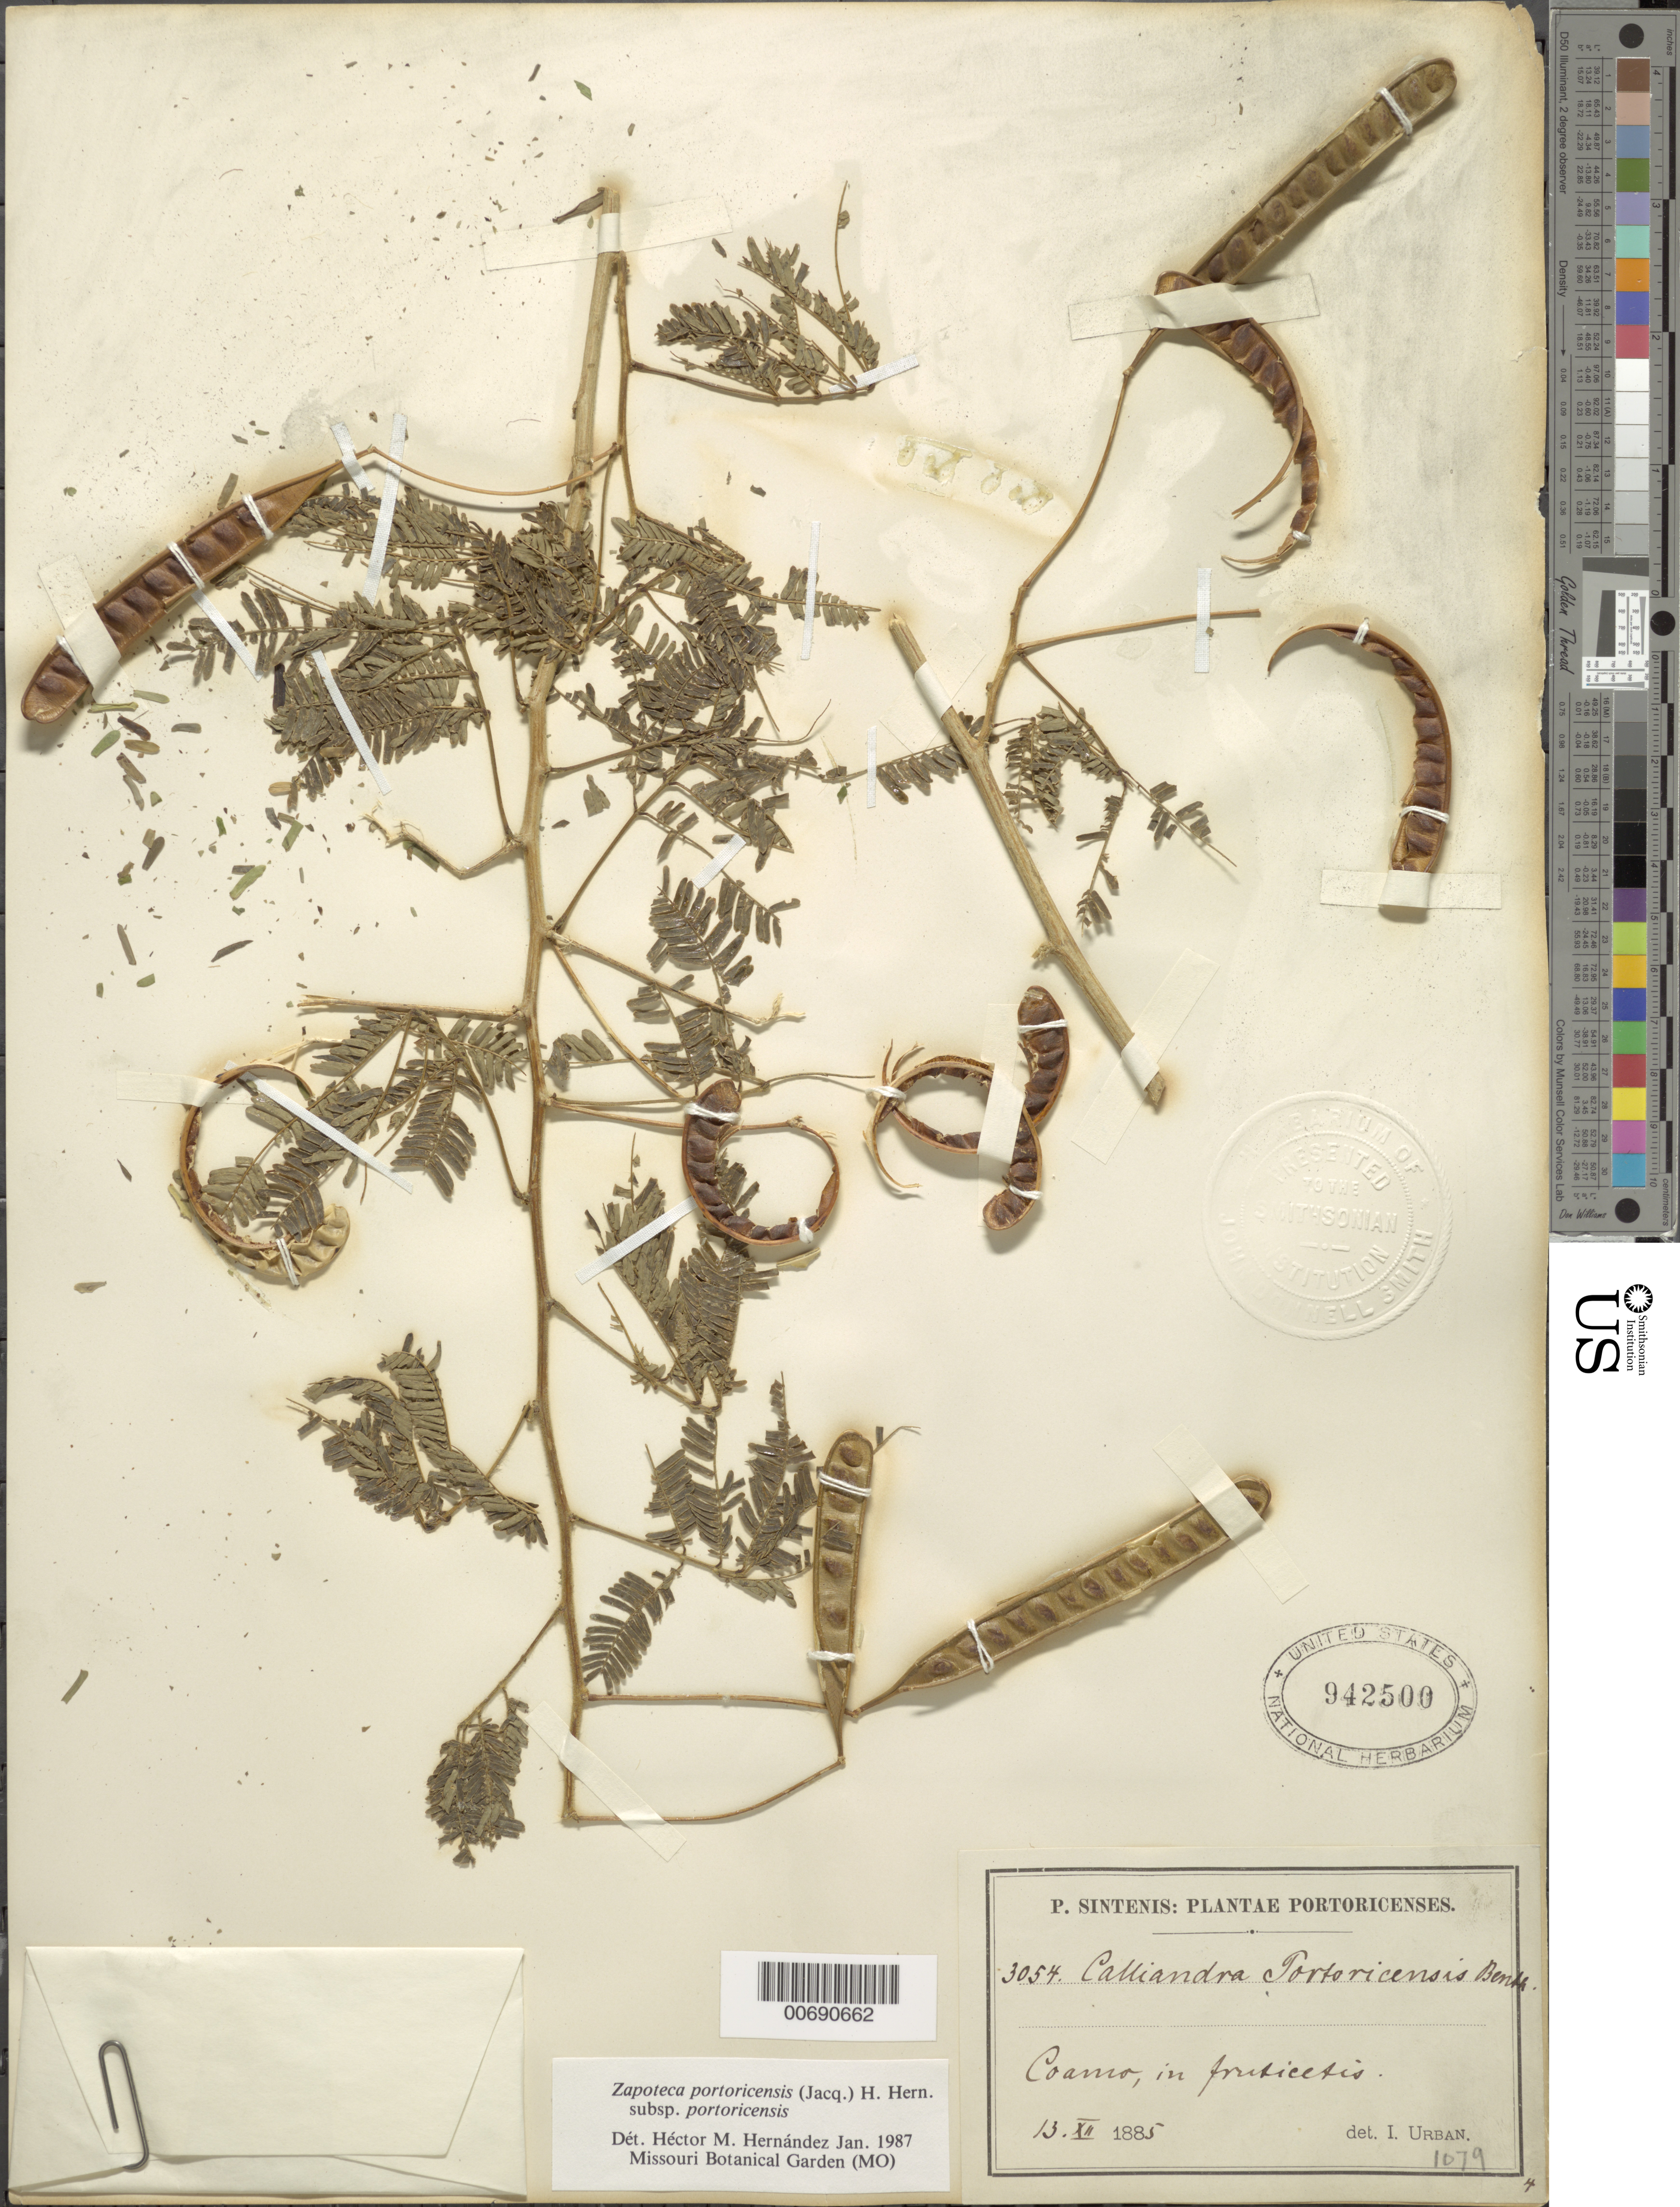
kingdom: Plantae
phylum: Tracheophyta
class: Magnoliopsida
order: Fabales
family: Fabaceae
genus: Zapoteca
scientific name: Zapoteca portoricensis subsp. portoricensis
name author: (Jacq.) H.M. Hern.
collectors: P. Sintenis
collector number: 3054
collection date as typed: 13 Dec 1885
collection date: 1885-12-13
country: Puerto Rico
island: Greater Antilles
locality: Coamo.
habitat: in fruticetis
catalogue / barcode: US 942500